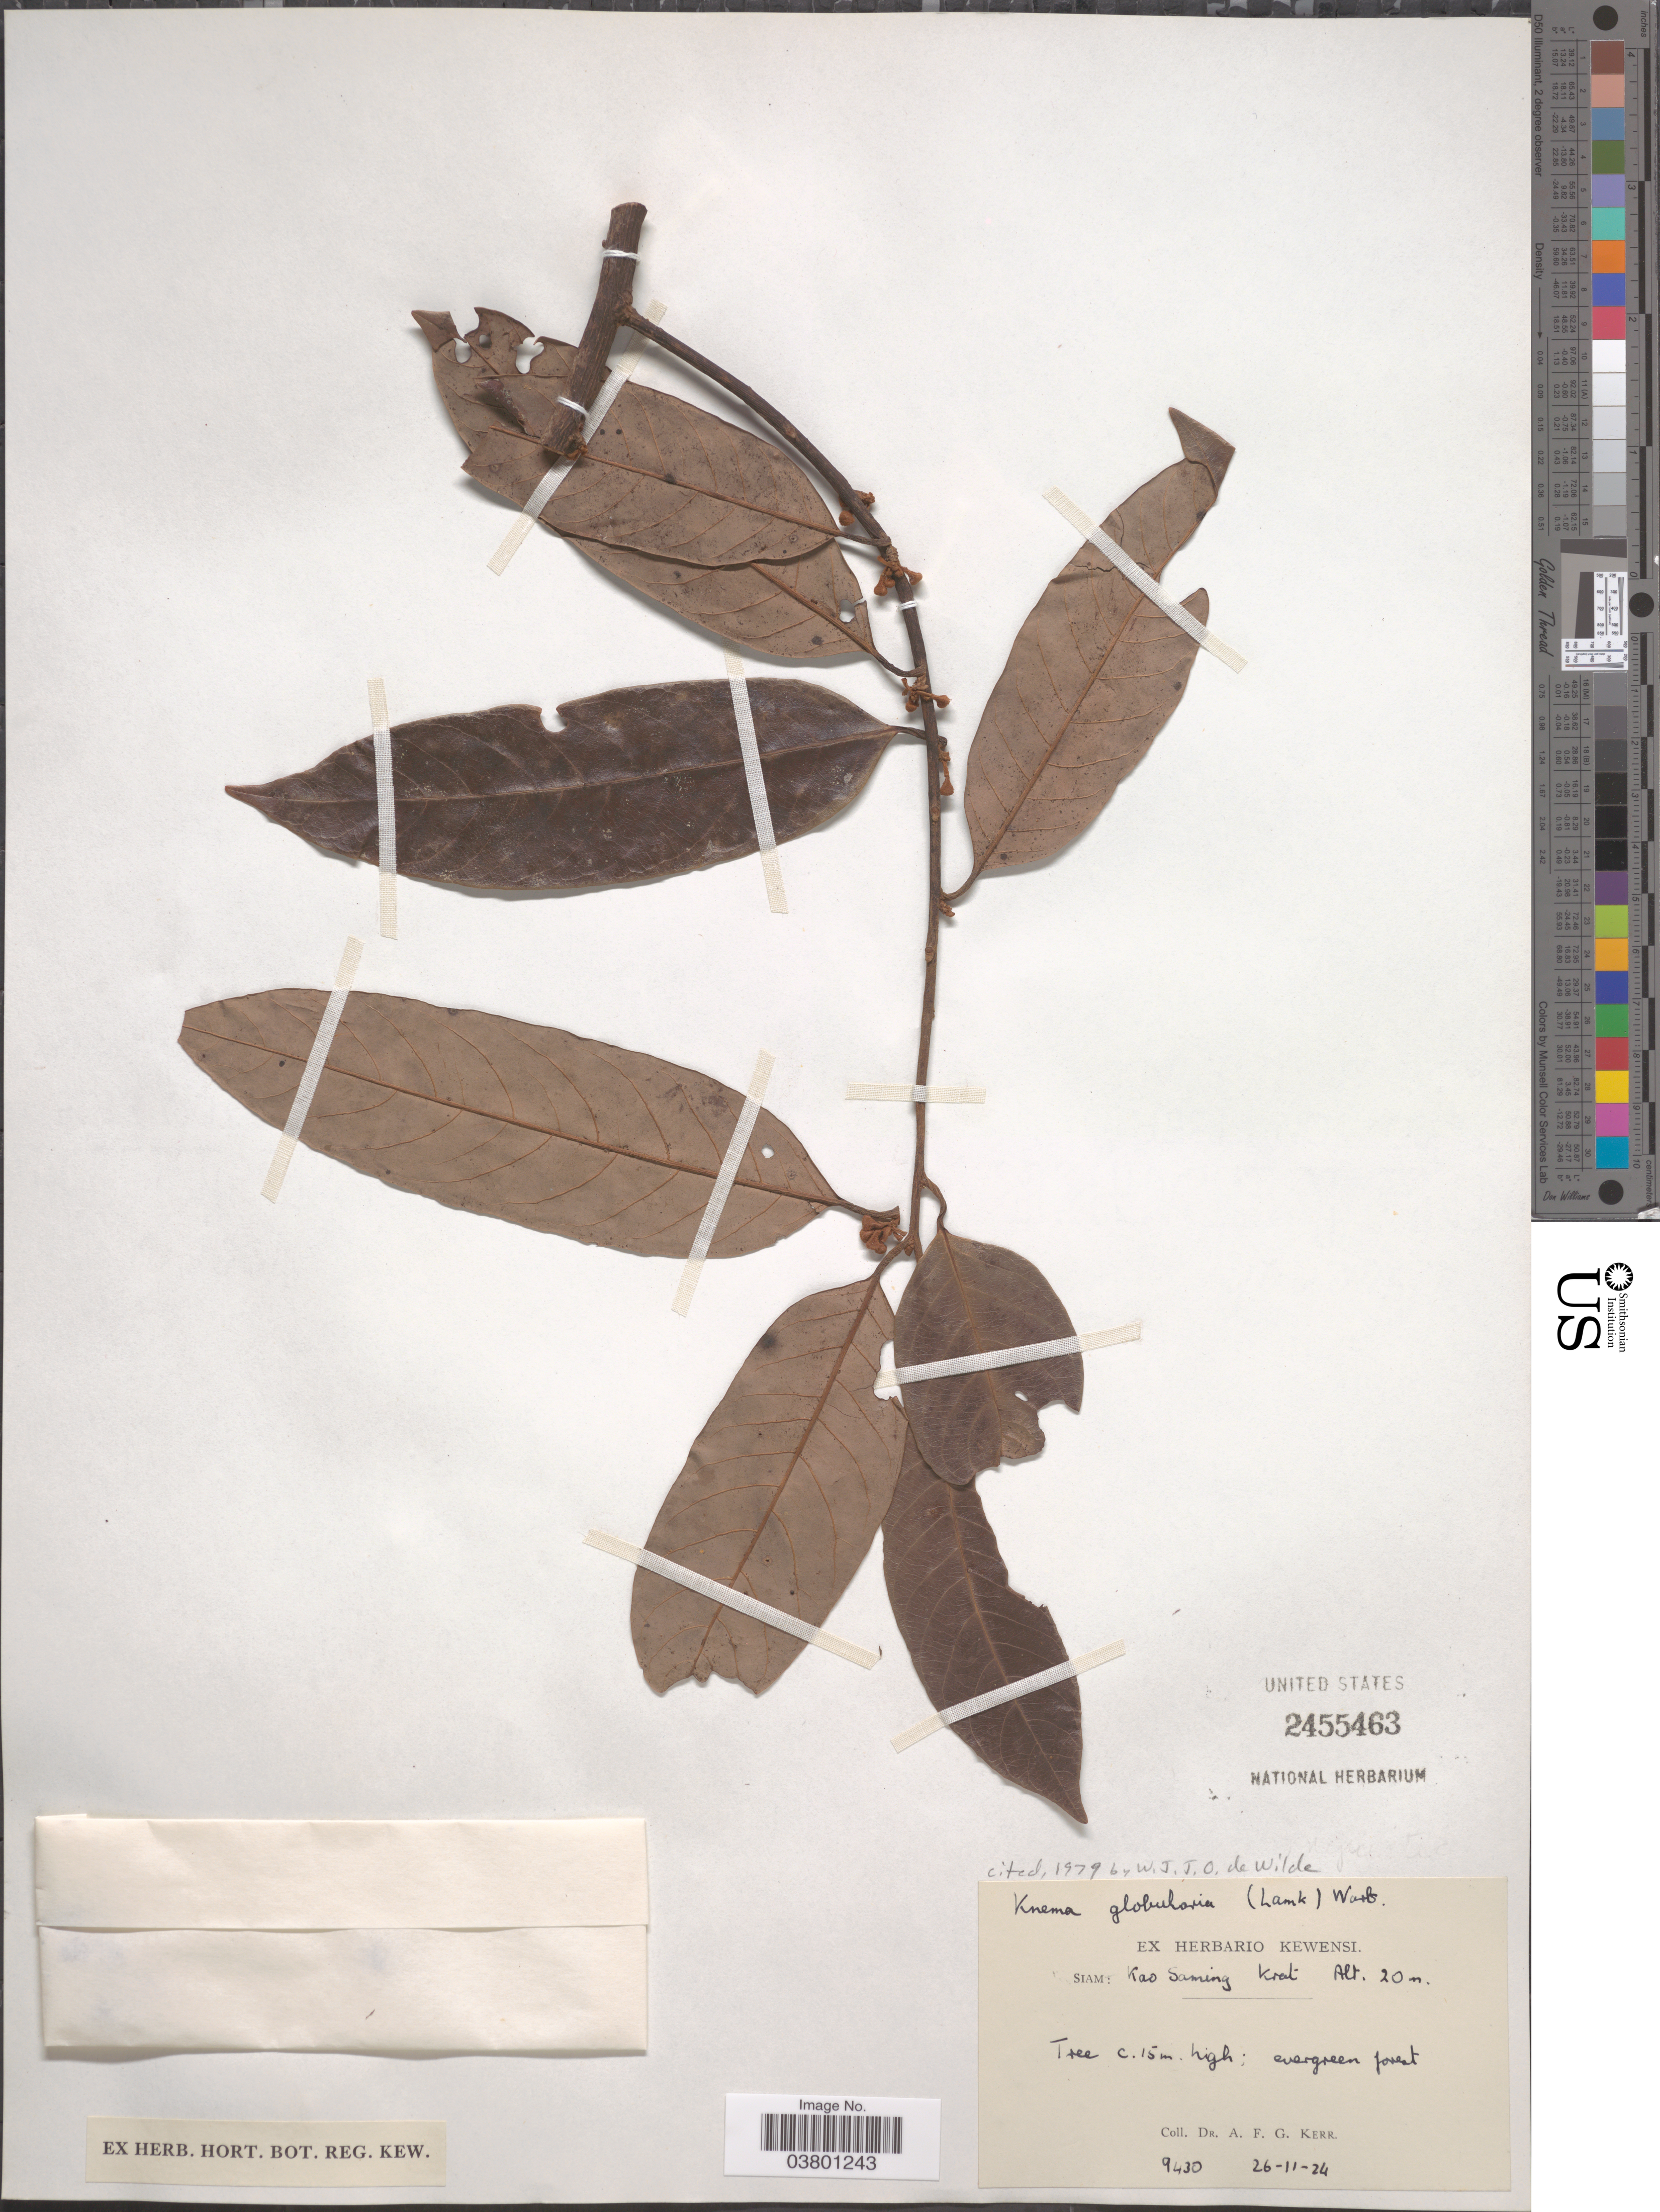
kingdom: Plantae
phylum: Tracheophyta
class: Magnoliopsida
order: Magnoliales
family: Myristicaceae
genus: Knema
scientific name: Knema globularia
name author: (Lam.) Warb.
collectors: A. F. G. Kerr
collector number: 9430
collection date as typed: Transcribed d/m/y: 26/11/24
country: Thailand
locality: Siam: Kao Saming Krat.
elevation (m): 20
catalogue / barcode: US 2455463